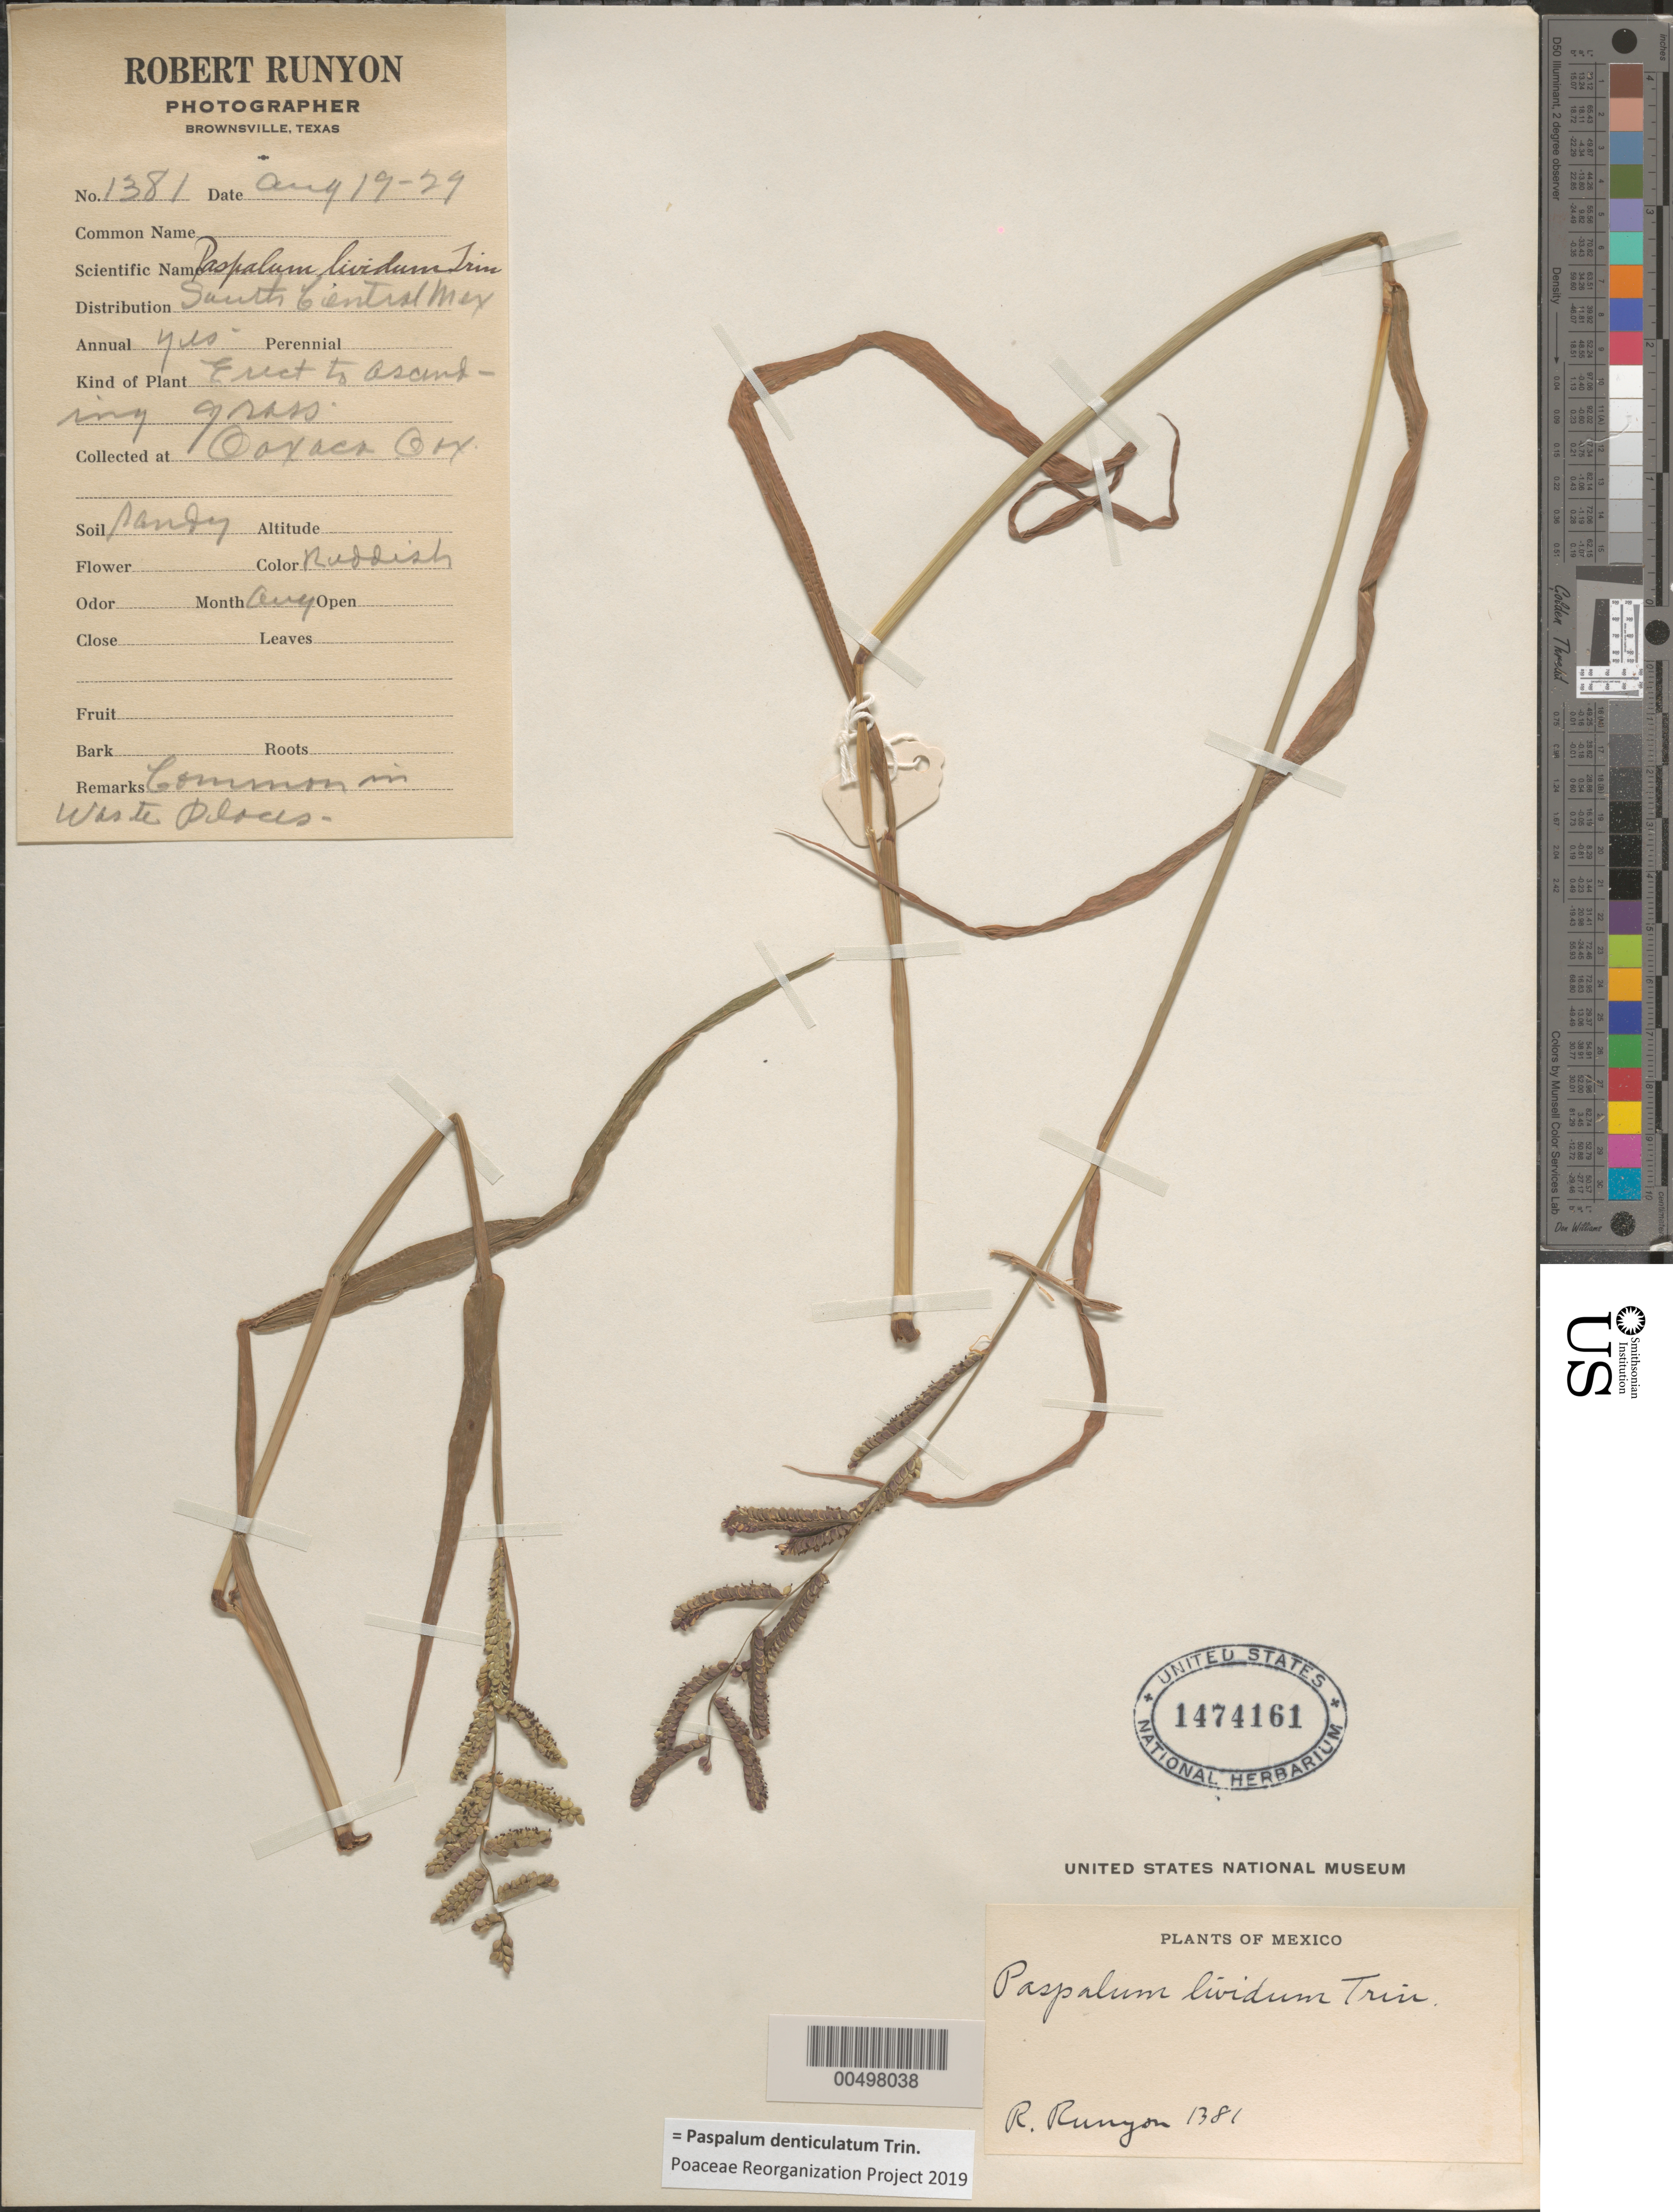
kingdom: Plantae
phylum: Tracheophyta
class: Liliopsida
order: Poales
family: Poaceae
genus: Paspalum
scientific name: Paspalum lividum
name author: Trin. in Schltdl.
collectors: R. Runyon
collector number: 1381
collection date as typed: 19 Aug 1929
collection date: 1929-08-19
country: Mexico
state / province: Oaxaca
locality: Oaxaca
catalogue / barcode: US 1474161